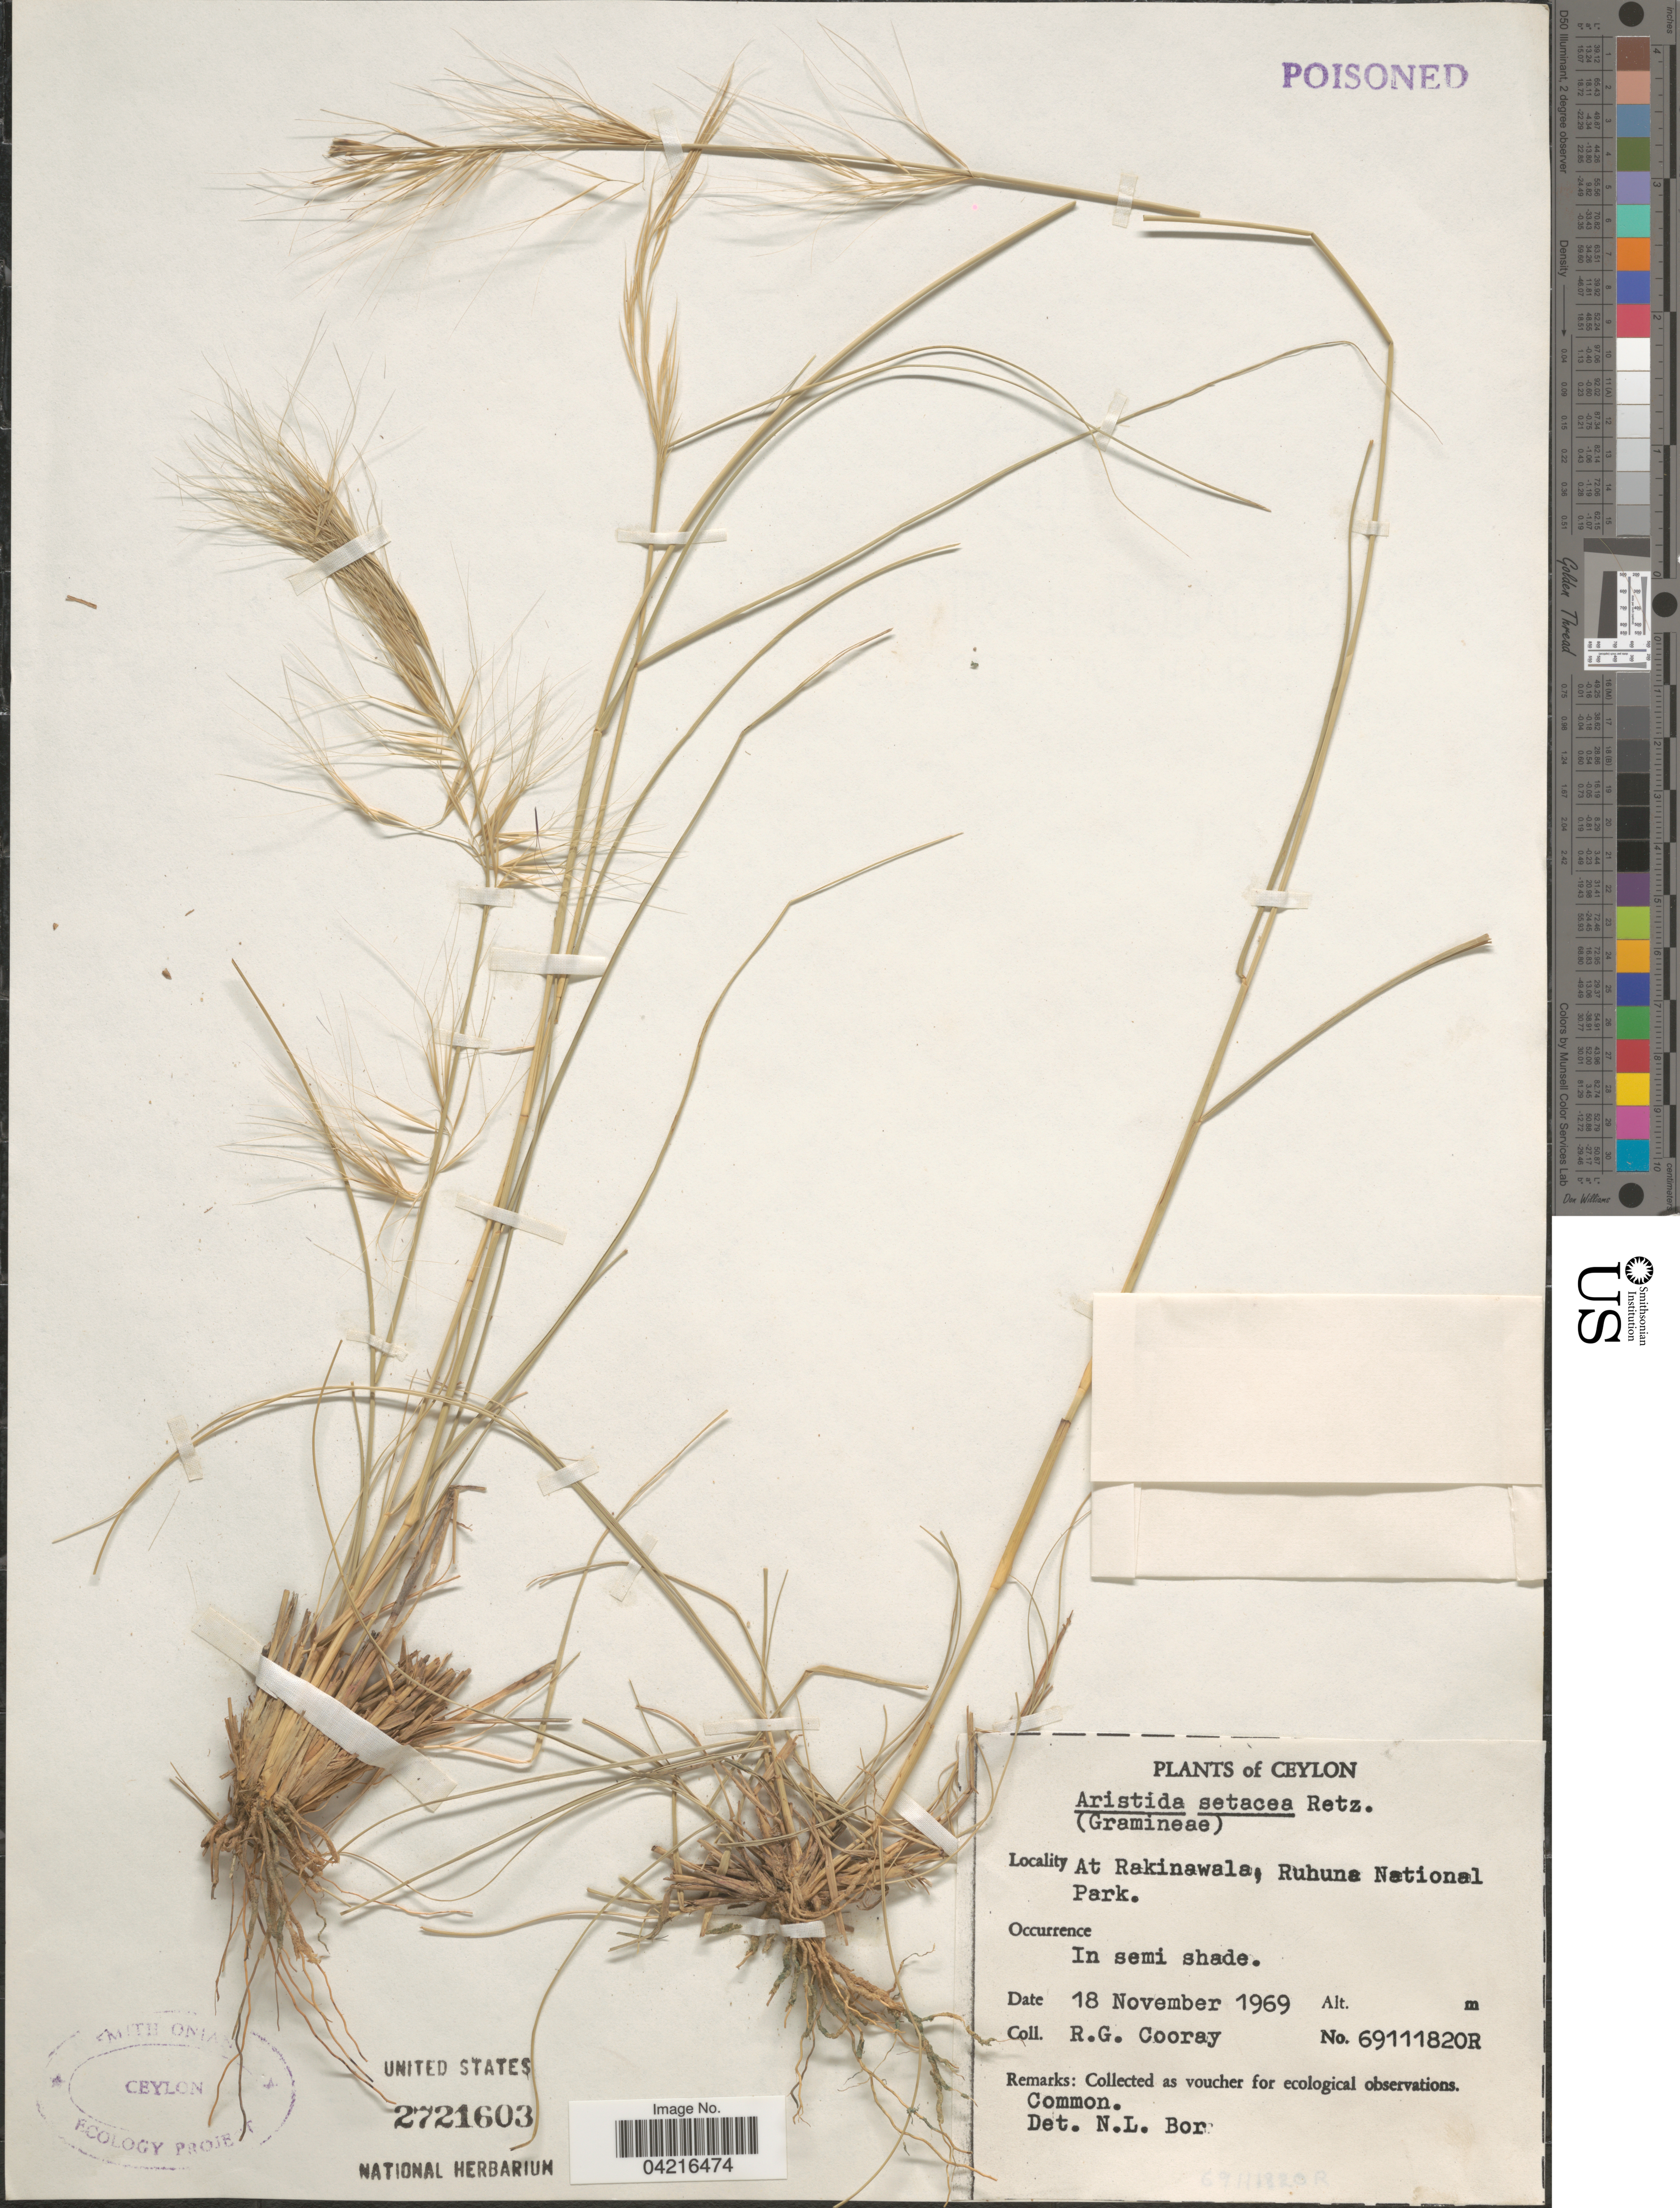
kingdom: Plantae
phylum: Tracheophyta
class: Liliopsida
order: Poales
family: Poaceae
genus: Aristida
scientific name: Aristida setacea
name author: Retz.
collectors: R. Coorya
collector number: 69111820R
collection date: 1969-11-18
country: Sri Lanka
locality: Ceylon. At Rakinawala, Rahuna National Park.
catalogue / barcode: US 2721603